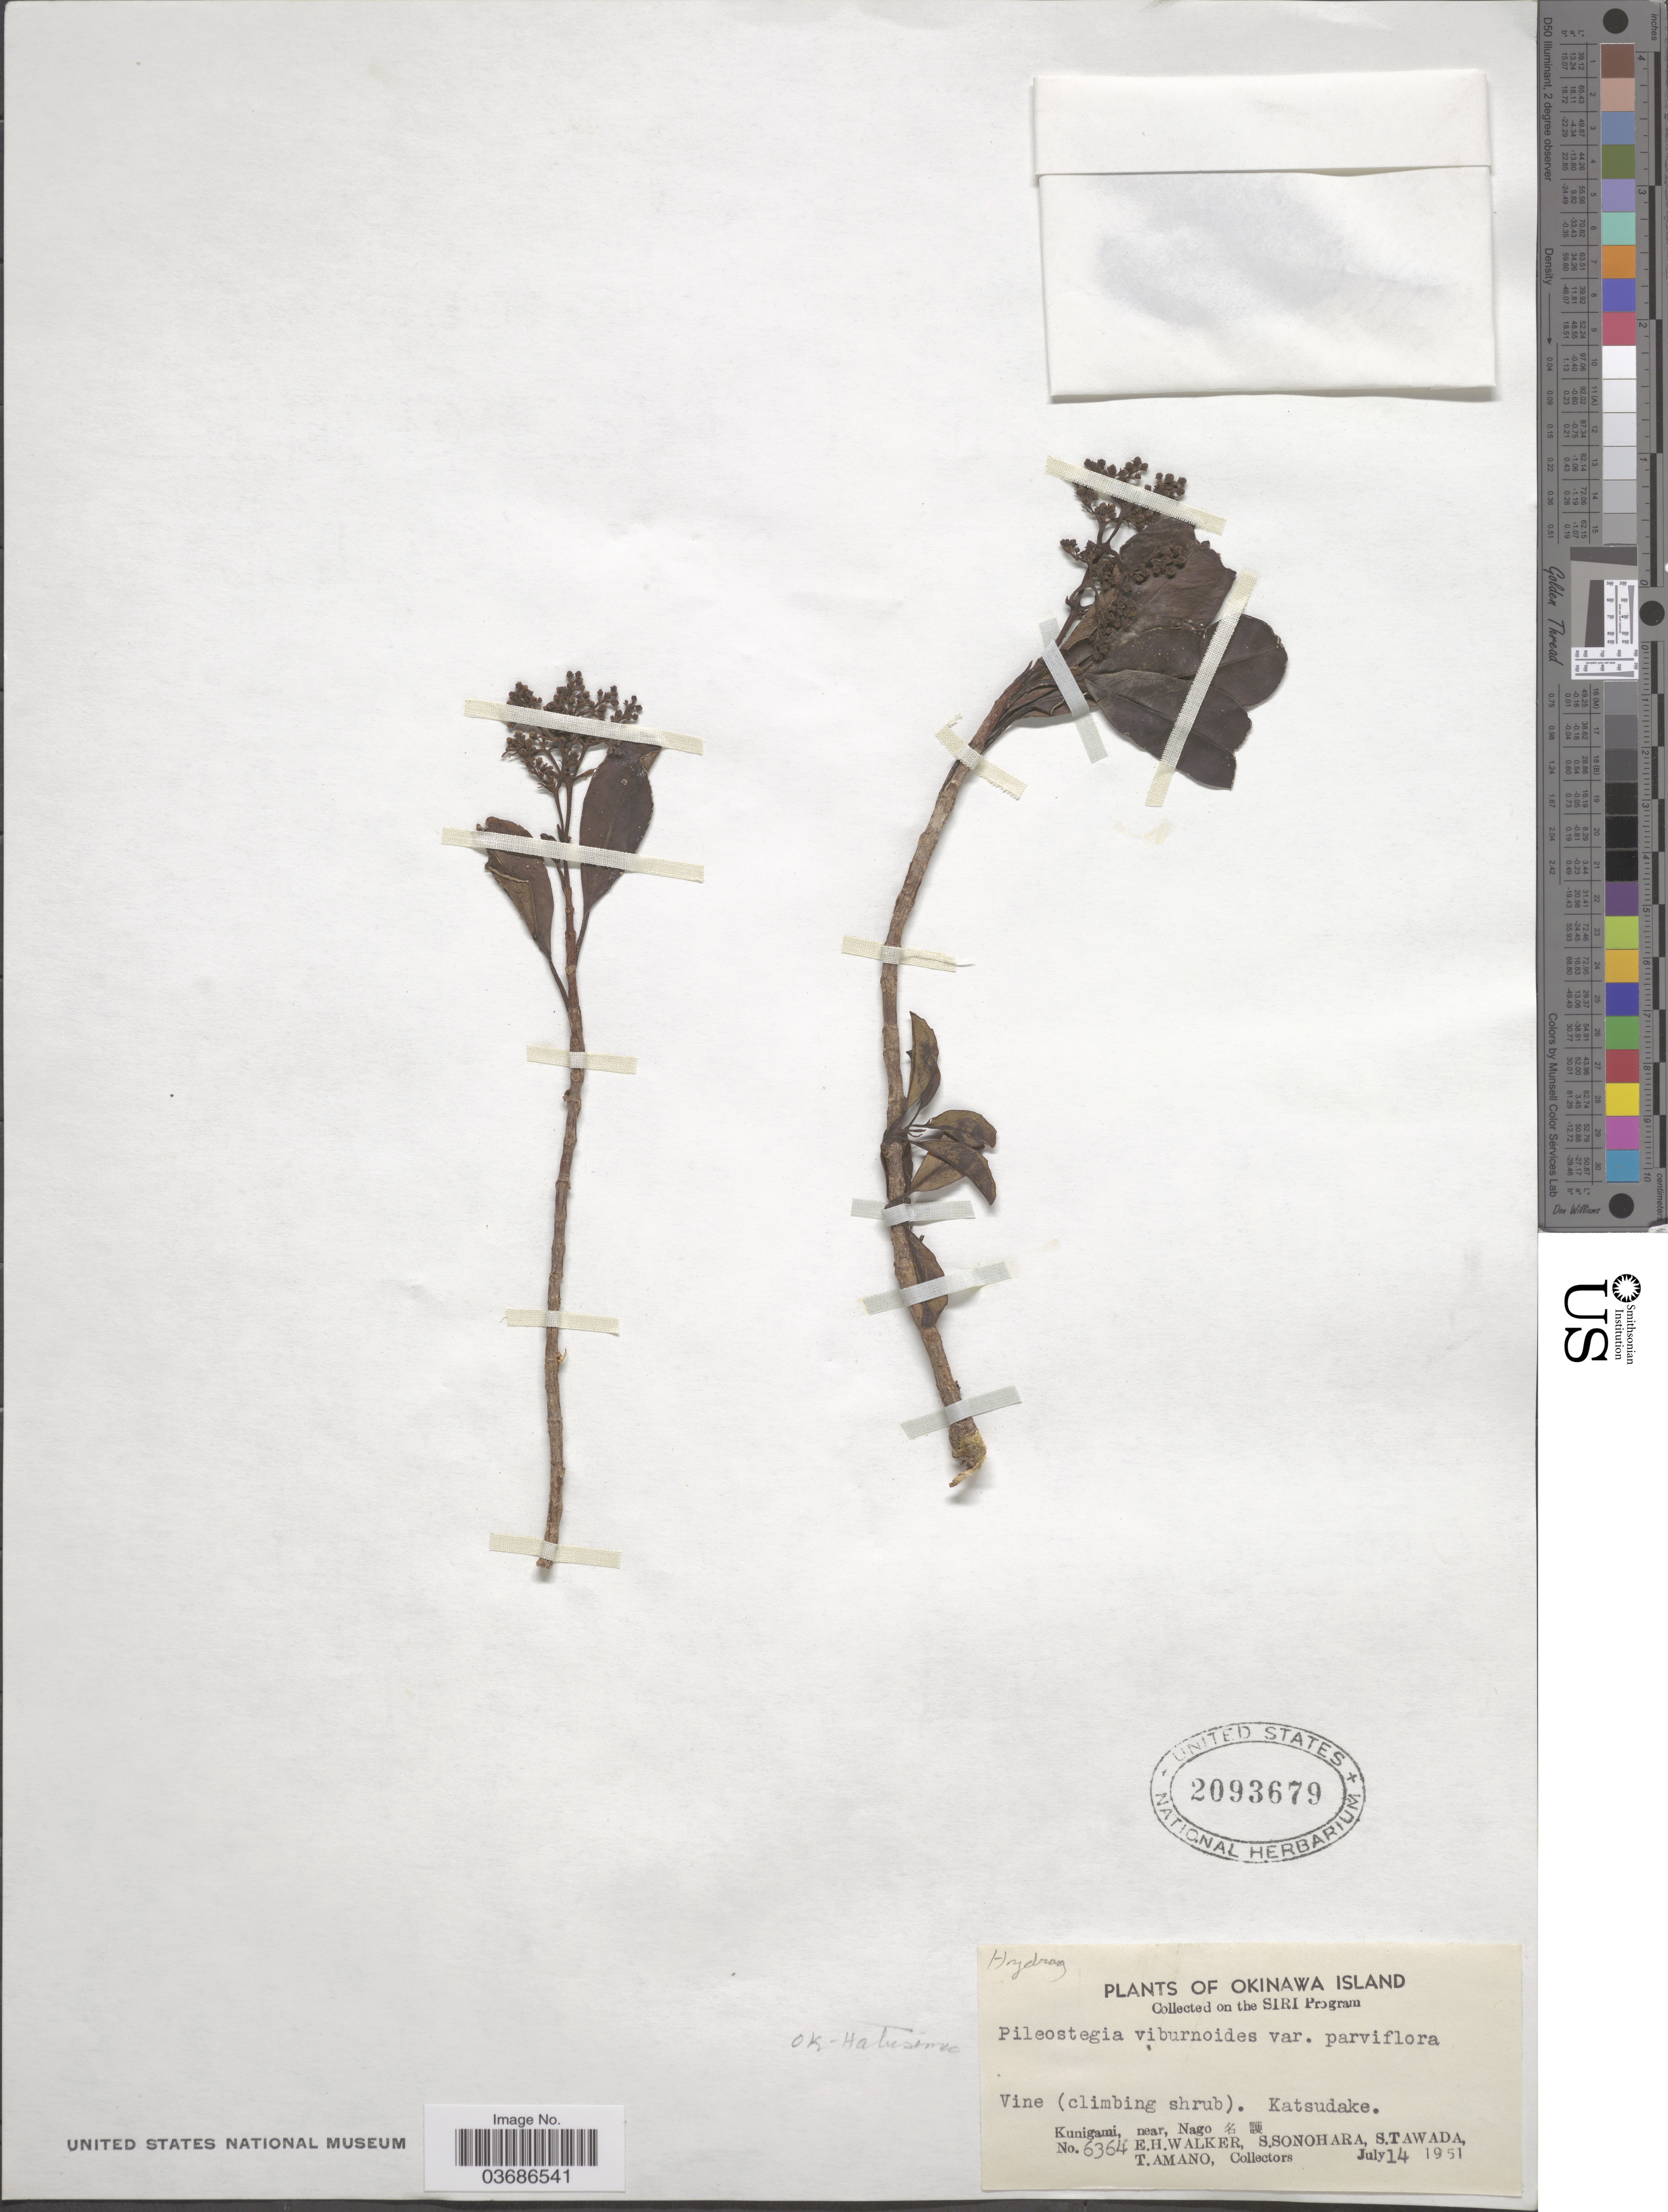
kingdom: Plantae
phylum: Tracheophyta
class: Magnoliopsida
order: Cornales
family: Hydrangeaceae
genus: Hydrangea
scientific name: Hydrangea viburnoides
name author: (Hook. f. & Thomson) Y. De Smet & Granados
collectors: E. H. Walker, S. Sonohara, S. Tawada & T. Amano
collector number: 6364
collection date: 1951-07-14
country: Japan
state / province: Okinawa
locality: Okinawa Island. Kunigami, near, Nago. X. Katsudake.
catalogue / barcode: US 2093679